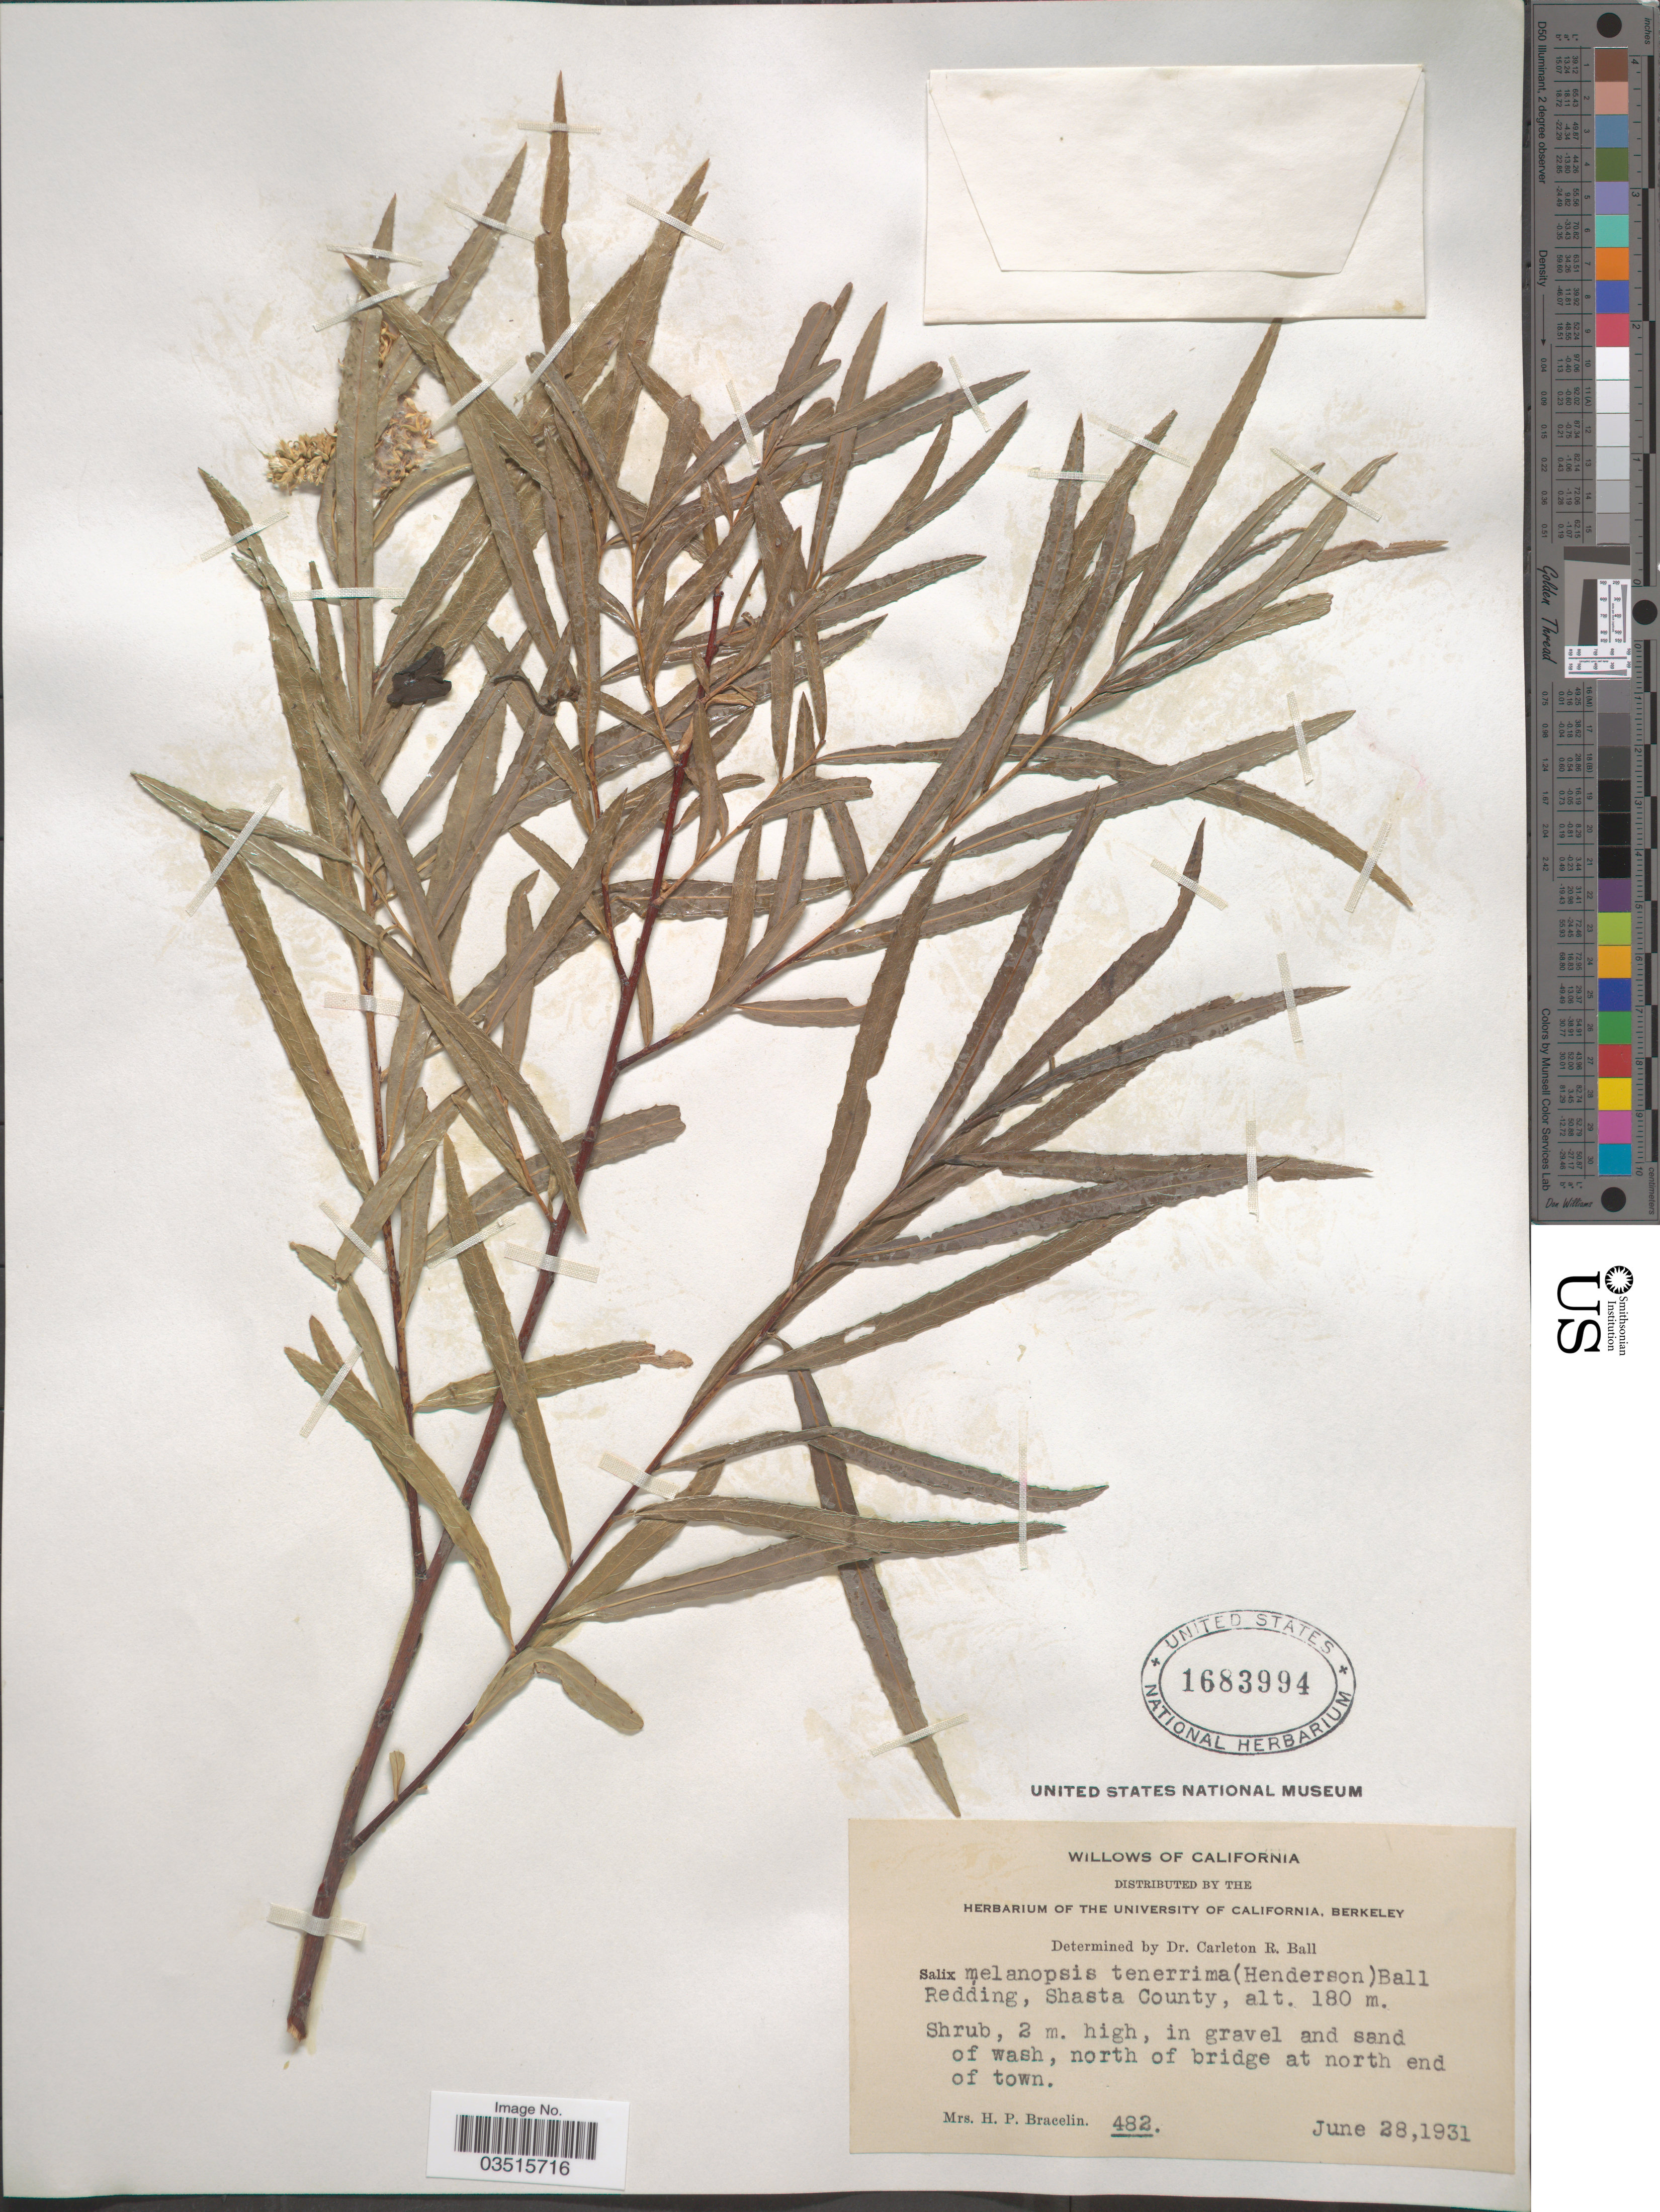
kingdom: Plantae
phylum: Tracheophyta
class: Magnoliopsida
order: Malpighiales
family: Salicaceae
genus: Salix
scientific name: Salix melanopsis var. tenerrima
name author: (L.F. Hend.) C.R. Ball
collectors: H. Bracelin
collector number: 482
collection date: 1931-06-28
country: United States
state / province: California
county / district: Shasta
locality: Redding, Shasta County. In gravel and sand of wash, north of bridge at north end of town.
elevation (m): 180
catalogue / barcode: US 1683994